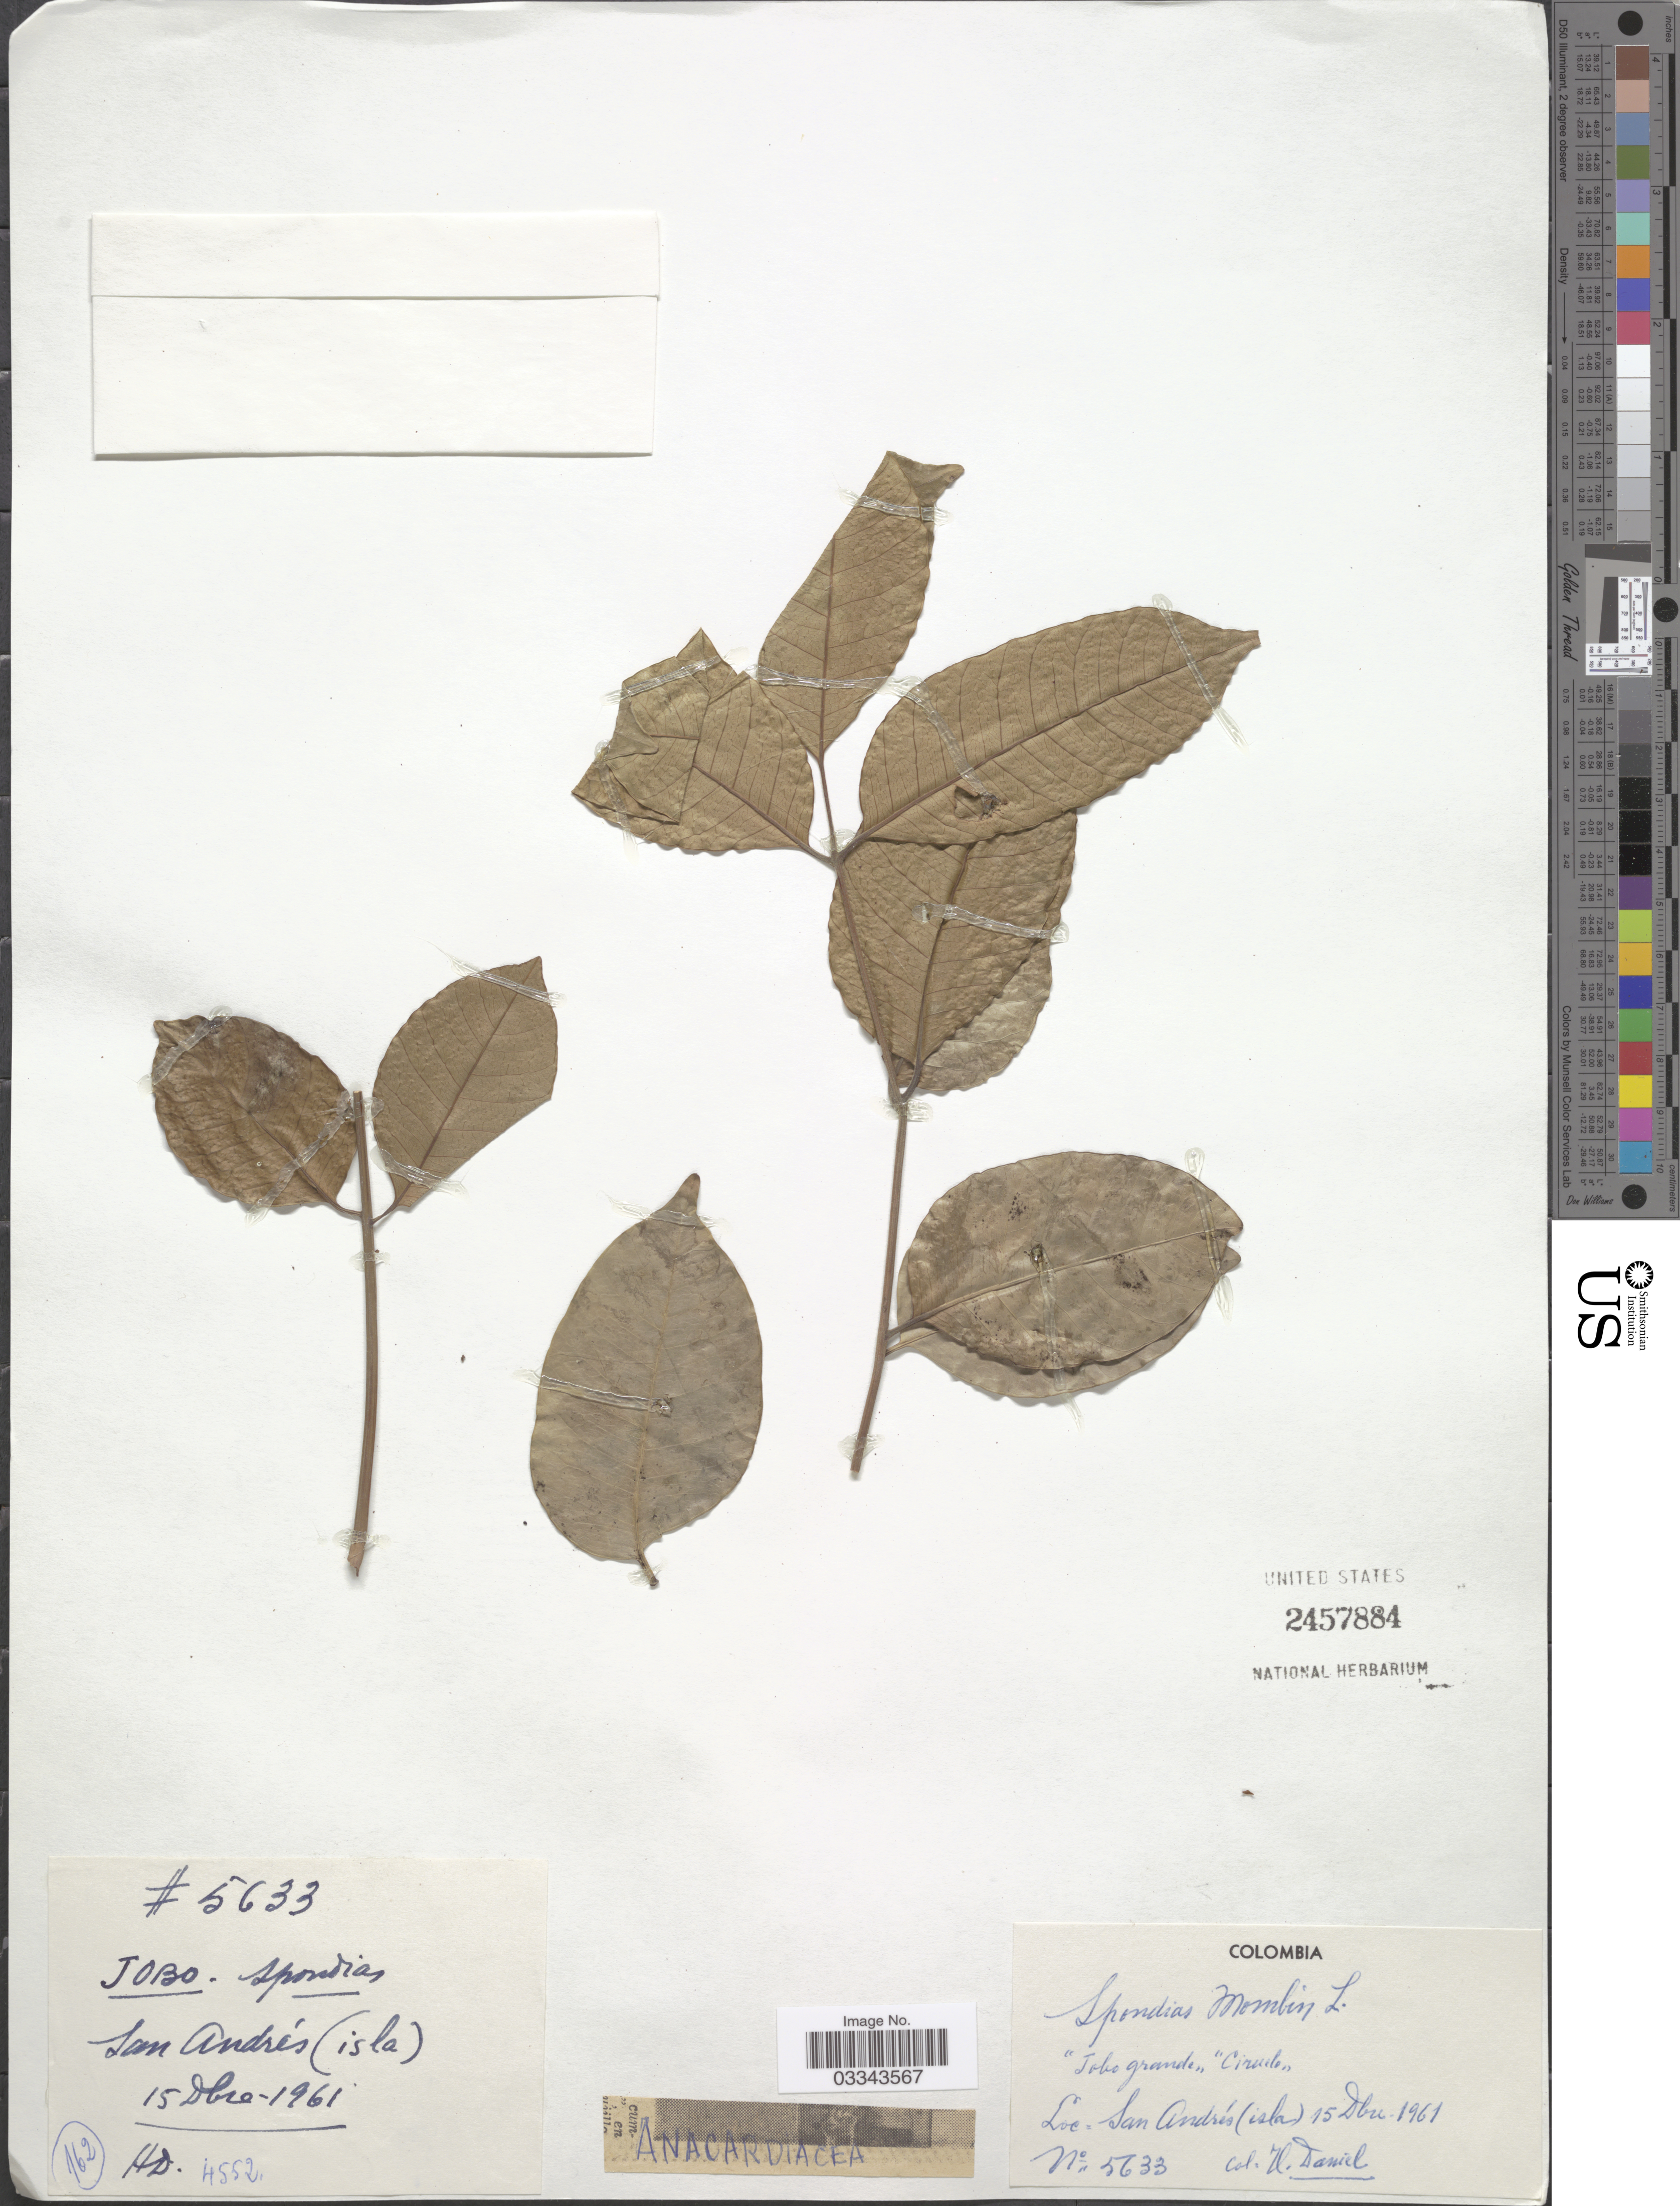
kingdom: Plantae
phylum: Tracheophyta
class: Magnoliopsida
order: Sapindales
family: Anacardiaceae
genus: Spondias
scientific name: Spondias mombin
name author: L.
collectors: H. Daniel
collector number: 5633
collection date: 1961-12-15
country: Colombia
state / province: San Andres y Providencia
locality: San Andrés (isla).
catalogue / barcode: US 2457884